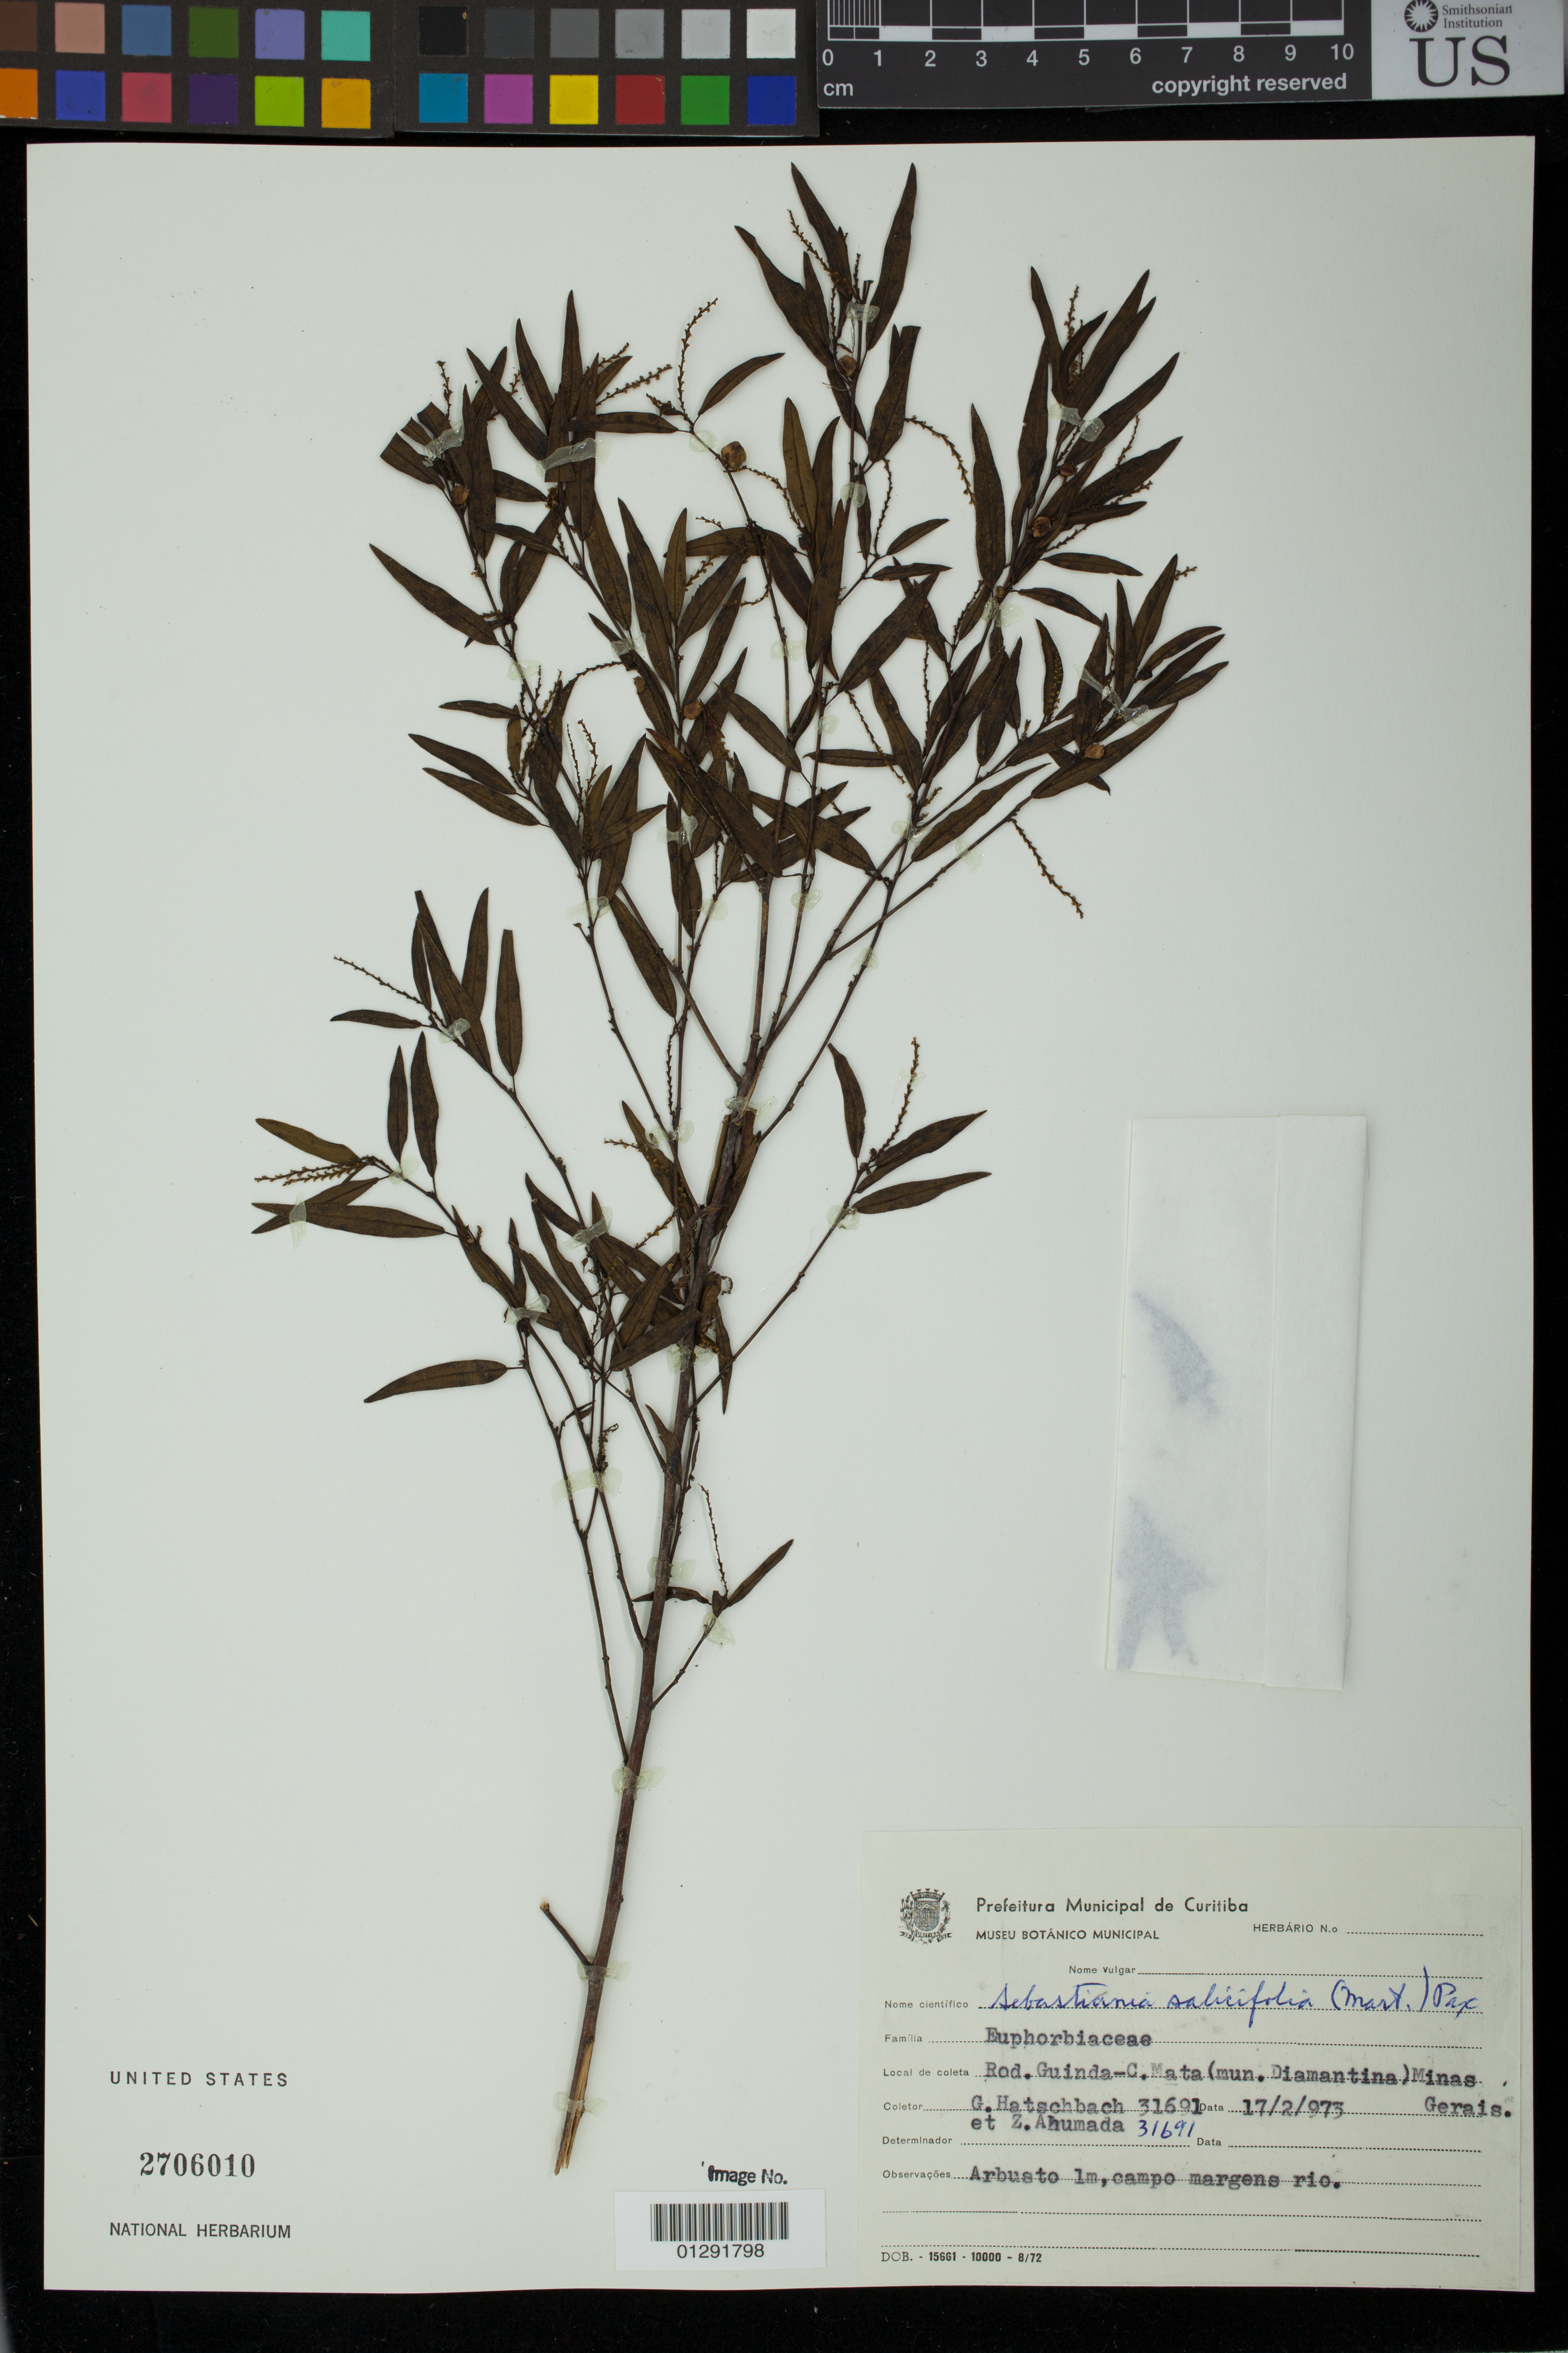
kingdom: Plantae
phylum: Tracheophyta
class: Magnoliopsida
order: Malpighiales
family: Euphorbiaceae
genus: Sebastiania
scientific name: Sebastiania salicifolia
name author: (Mart.) Pax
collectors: G. Hatschbach & Z. Ahumada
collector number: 31691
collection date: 1973-02-17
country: Brazil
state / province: Minas Gerais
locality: Rod. Guinda-C. Mata (mun. Diamantina). Minas Gerais.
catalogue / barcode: US 2706010